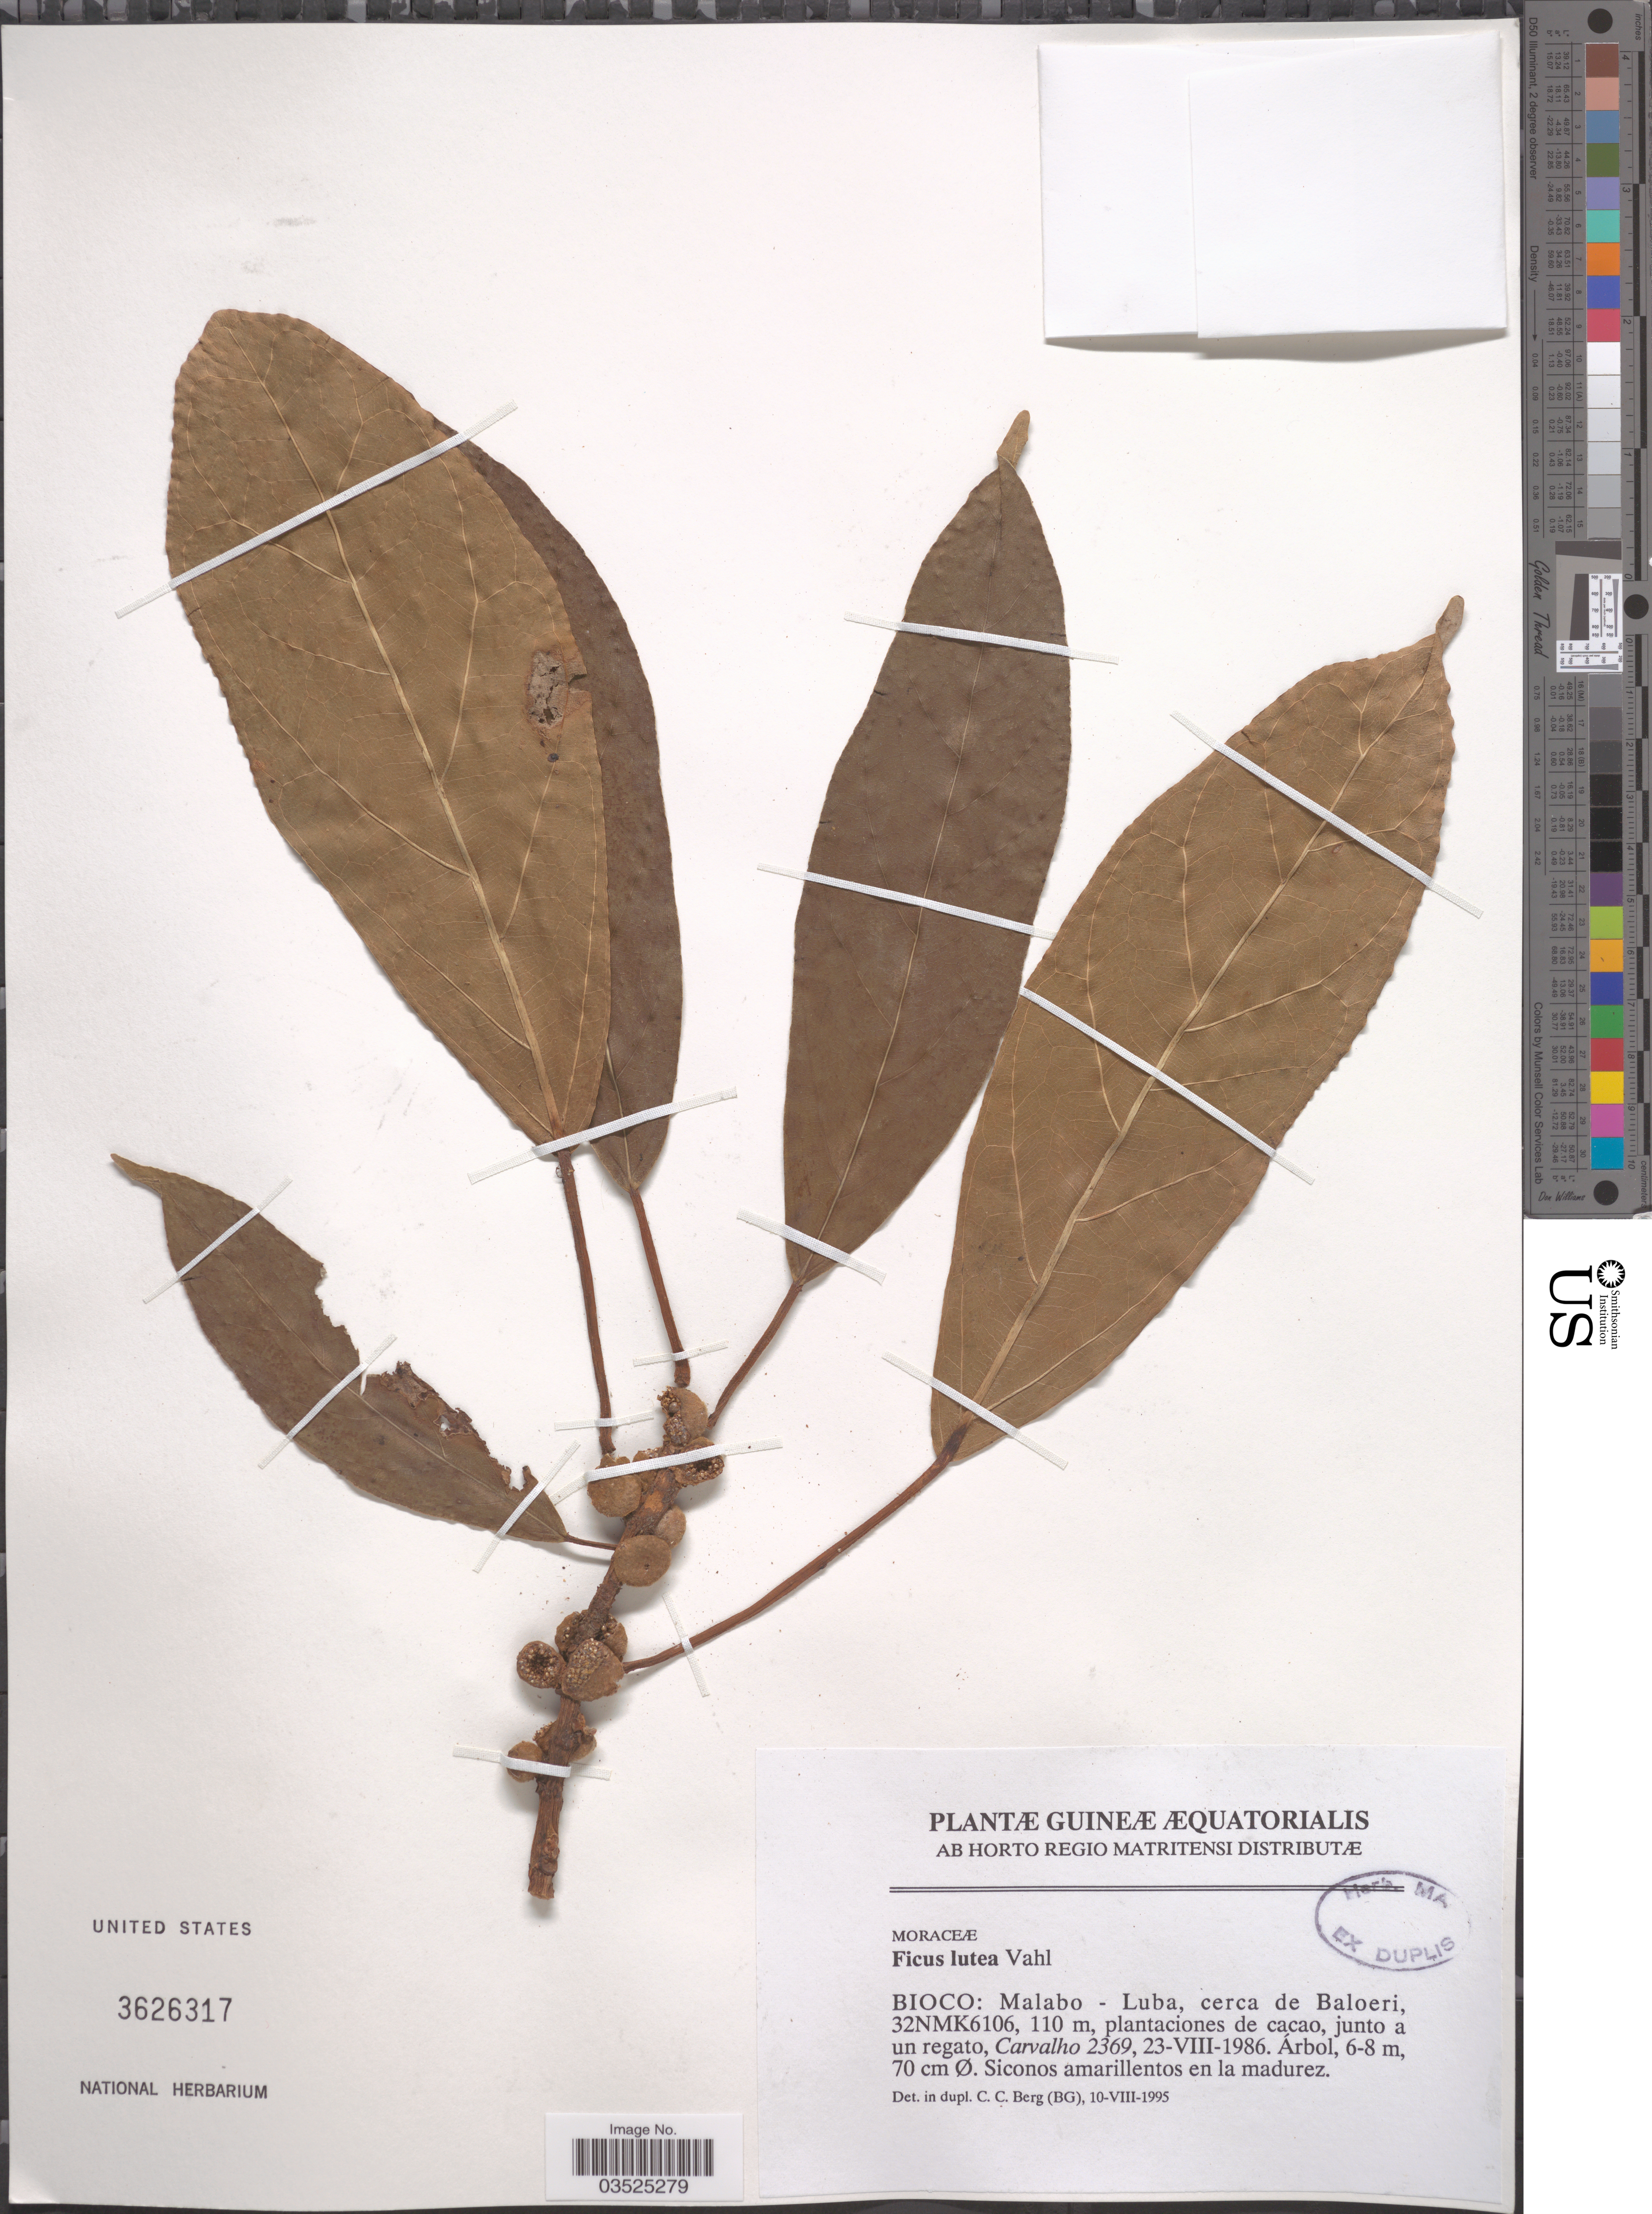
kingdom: Plantae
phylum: Tracheophyta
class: Magnoliopsida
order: Rosales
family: Moraceae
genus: Ficus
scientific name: Ficus lutea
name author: Vahl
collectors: Carvalho, --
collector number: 2369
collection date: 1986-08-23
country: Equatorial Guinea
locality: Bioco: Malabo - Luba, cerca de Baloeri, 32NMK6106.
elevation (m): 110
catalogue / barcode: US 3626317